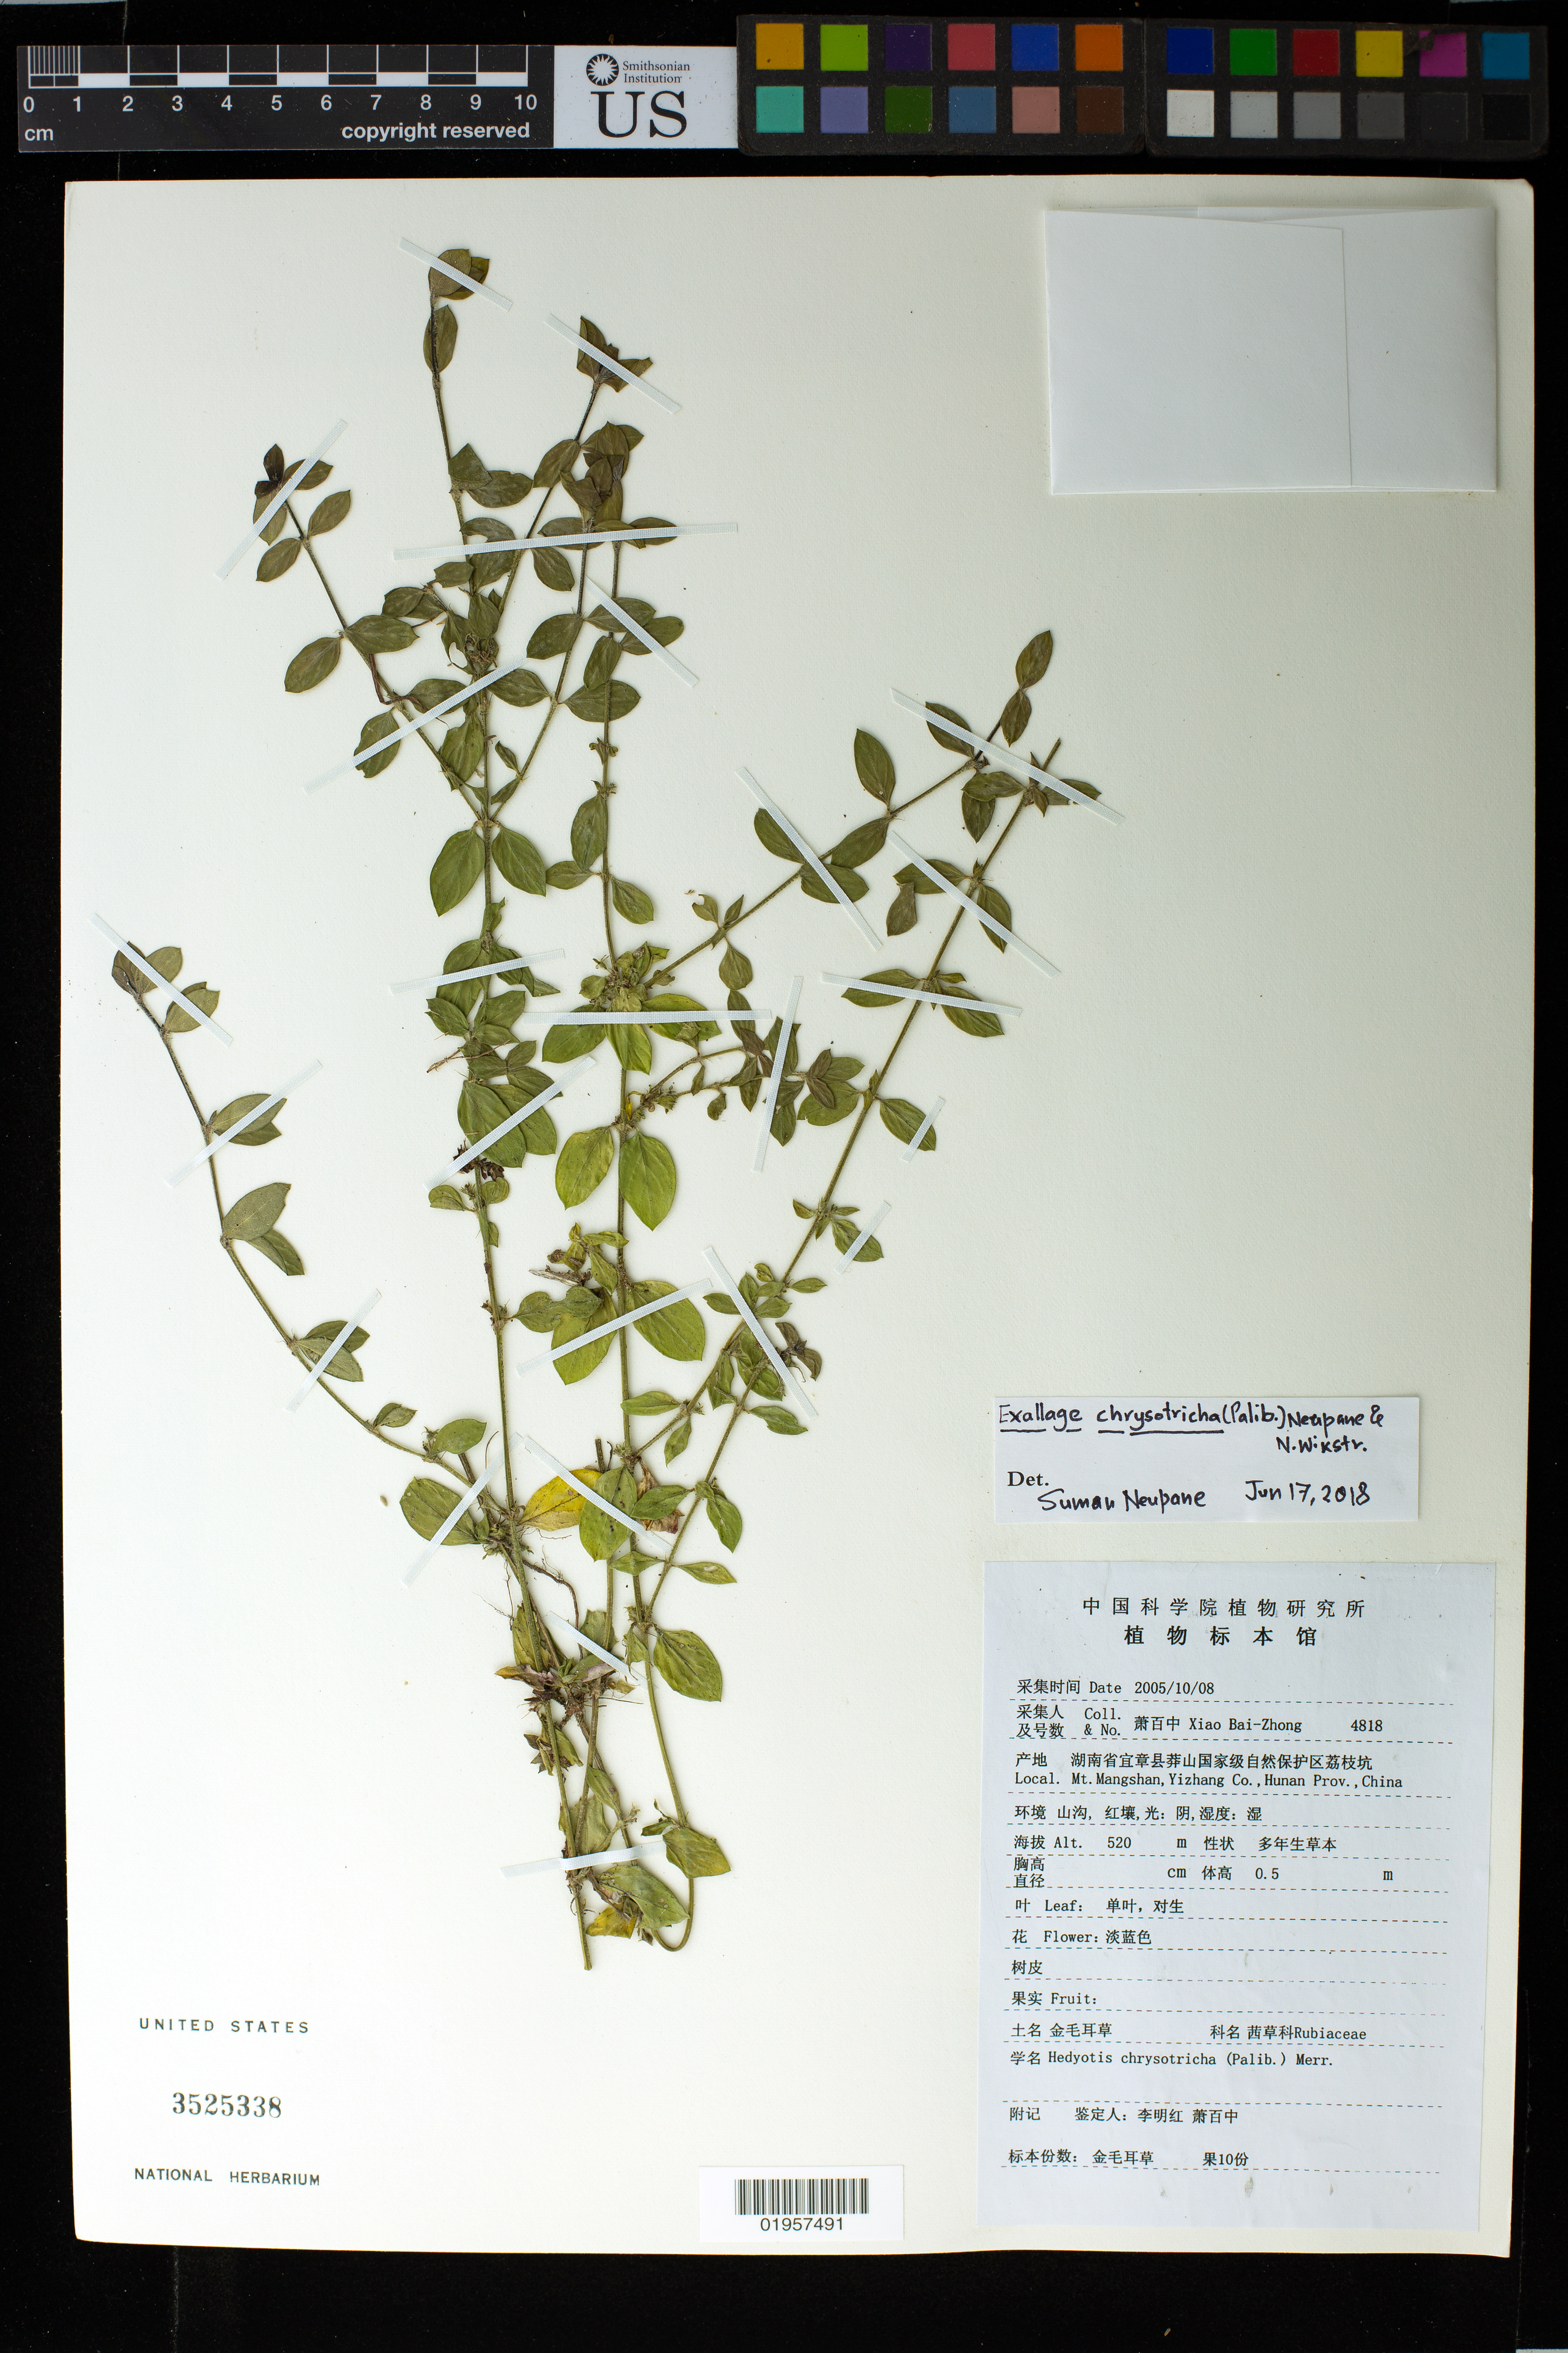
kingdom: Plantae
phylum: Tracheophyta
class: Magnoliopsida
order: Gentianales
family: Rubiaceae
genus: Exallage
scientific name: Exallage chrysotricha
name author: (Palib.) Neupane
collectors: B. Z. Xiao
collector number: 4818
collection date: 2005-10-08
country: China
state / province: Hunan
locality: Mt. Mangshan, Yizhang Co.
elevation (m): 520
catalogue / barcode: US 3525338